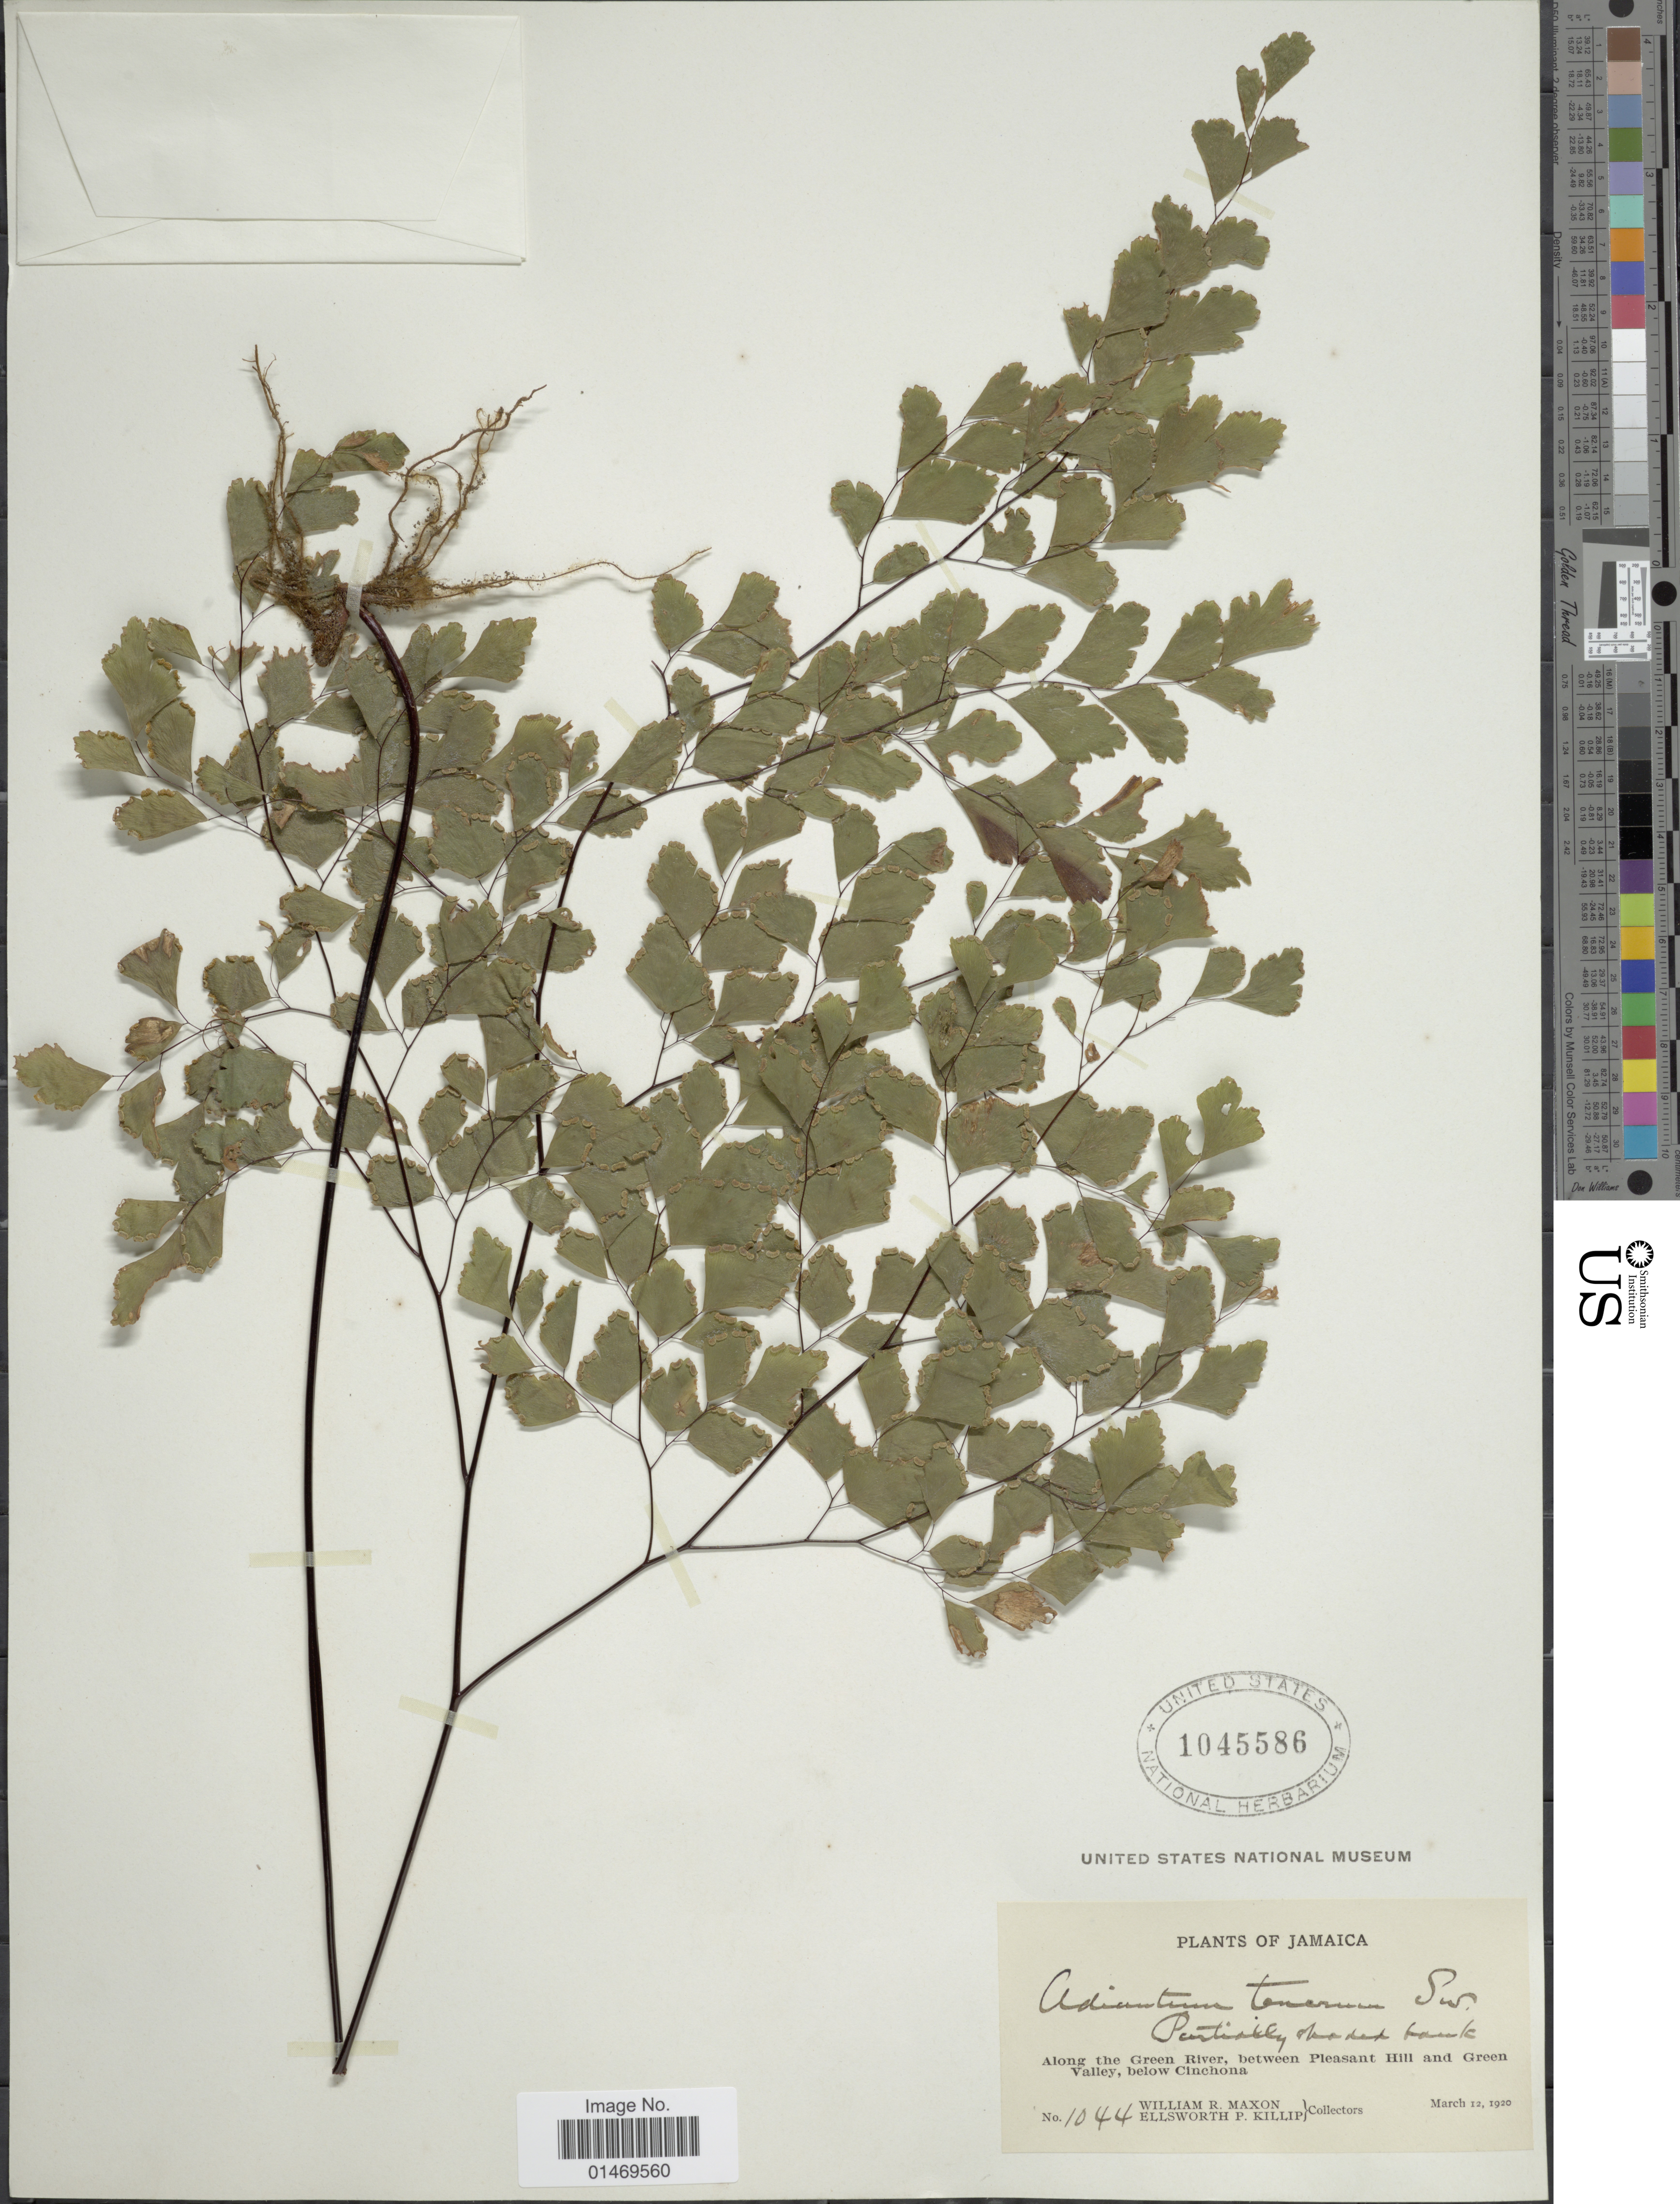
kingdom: Plantae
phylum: Tracheophyta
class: Polypodiopsida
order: Polypodiales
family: Pteridaceae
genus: Adiantum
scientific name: Adiantum tenerum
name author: Sw.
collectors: W. R. Maxon & E. P. Killip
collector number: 1044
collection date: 1920-03-12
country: Jamaica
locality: Along the Green River, between Pleasant Hill and Green Valley, below Cinchona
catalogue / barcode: US 1045586